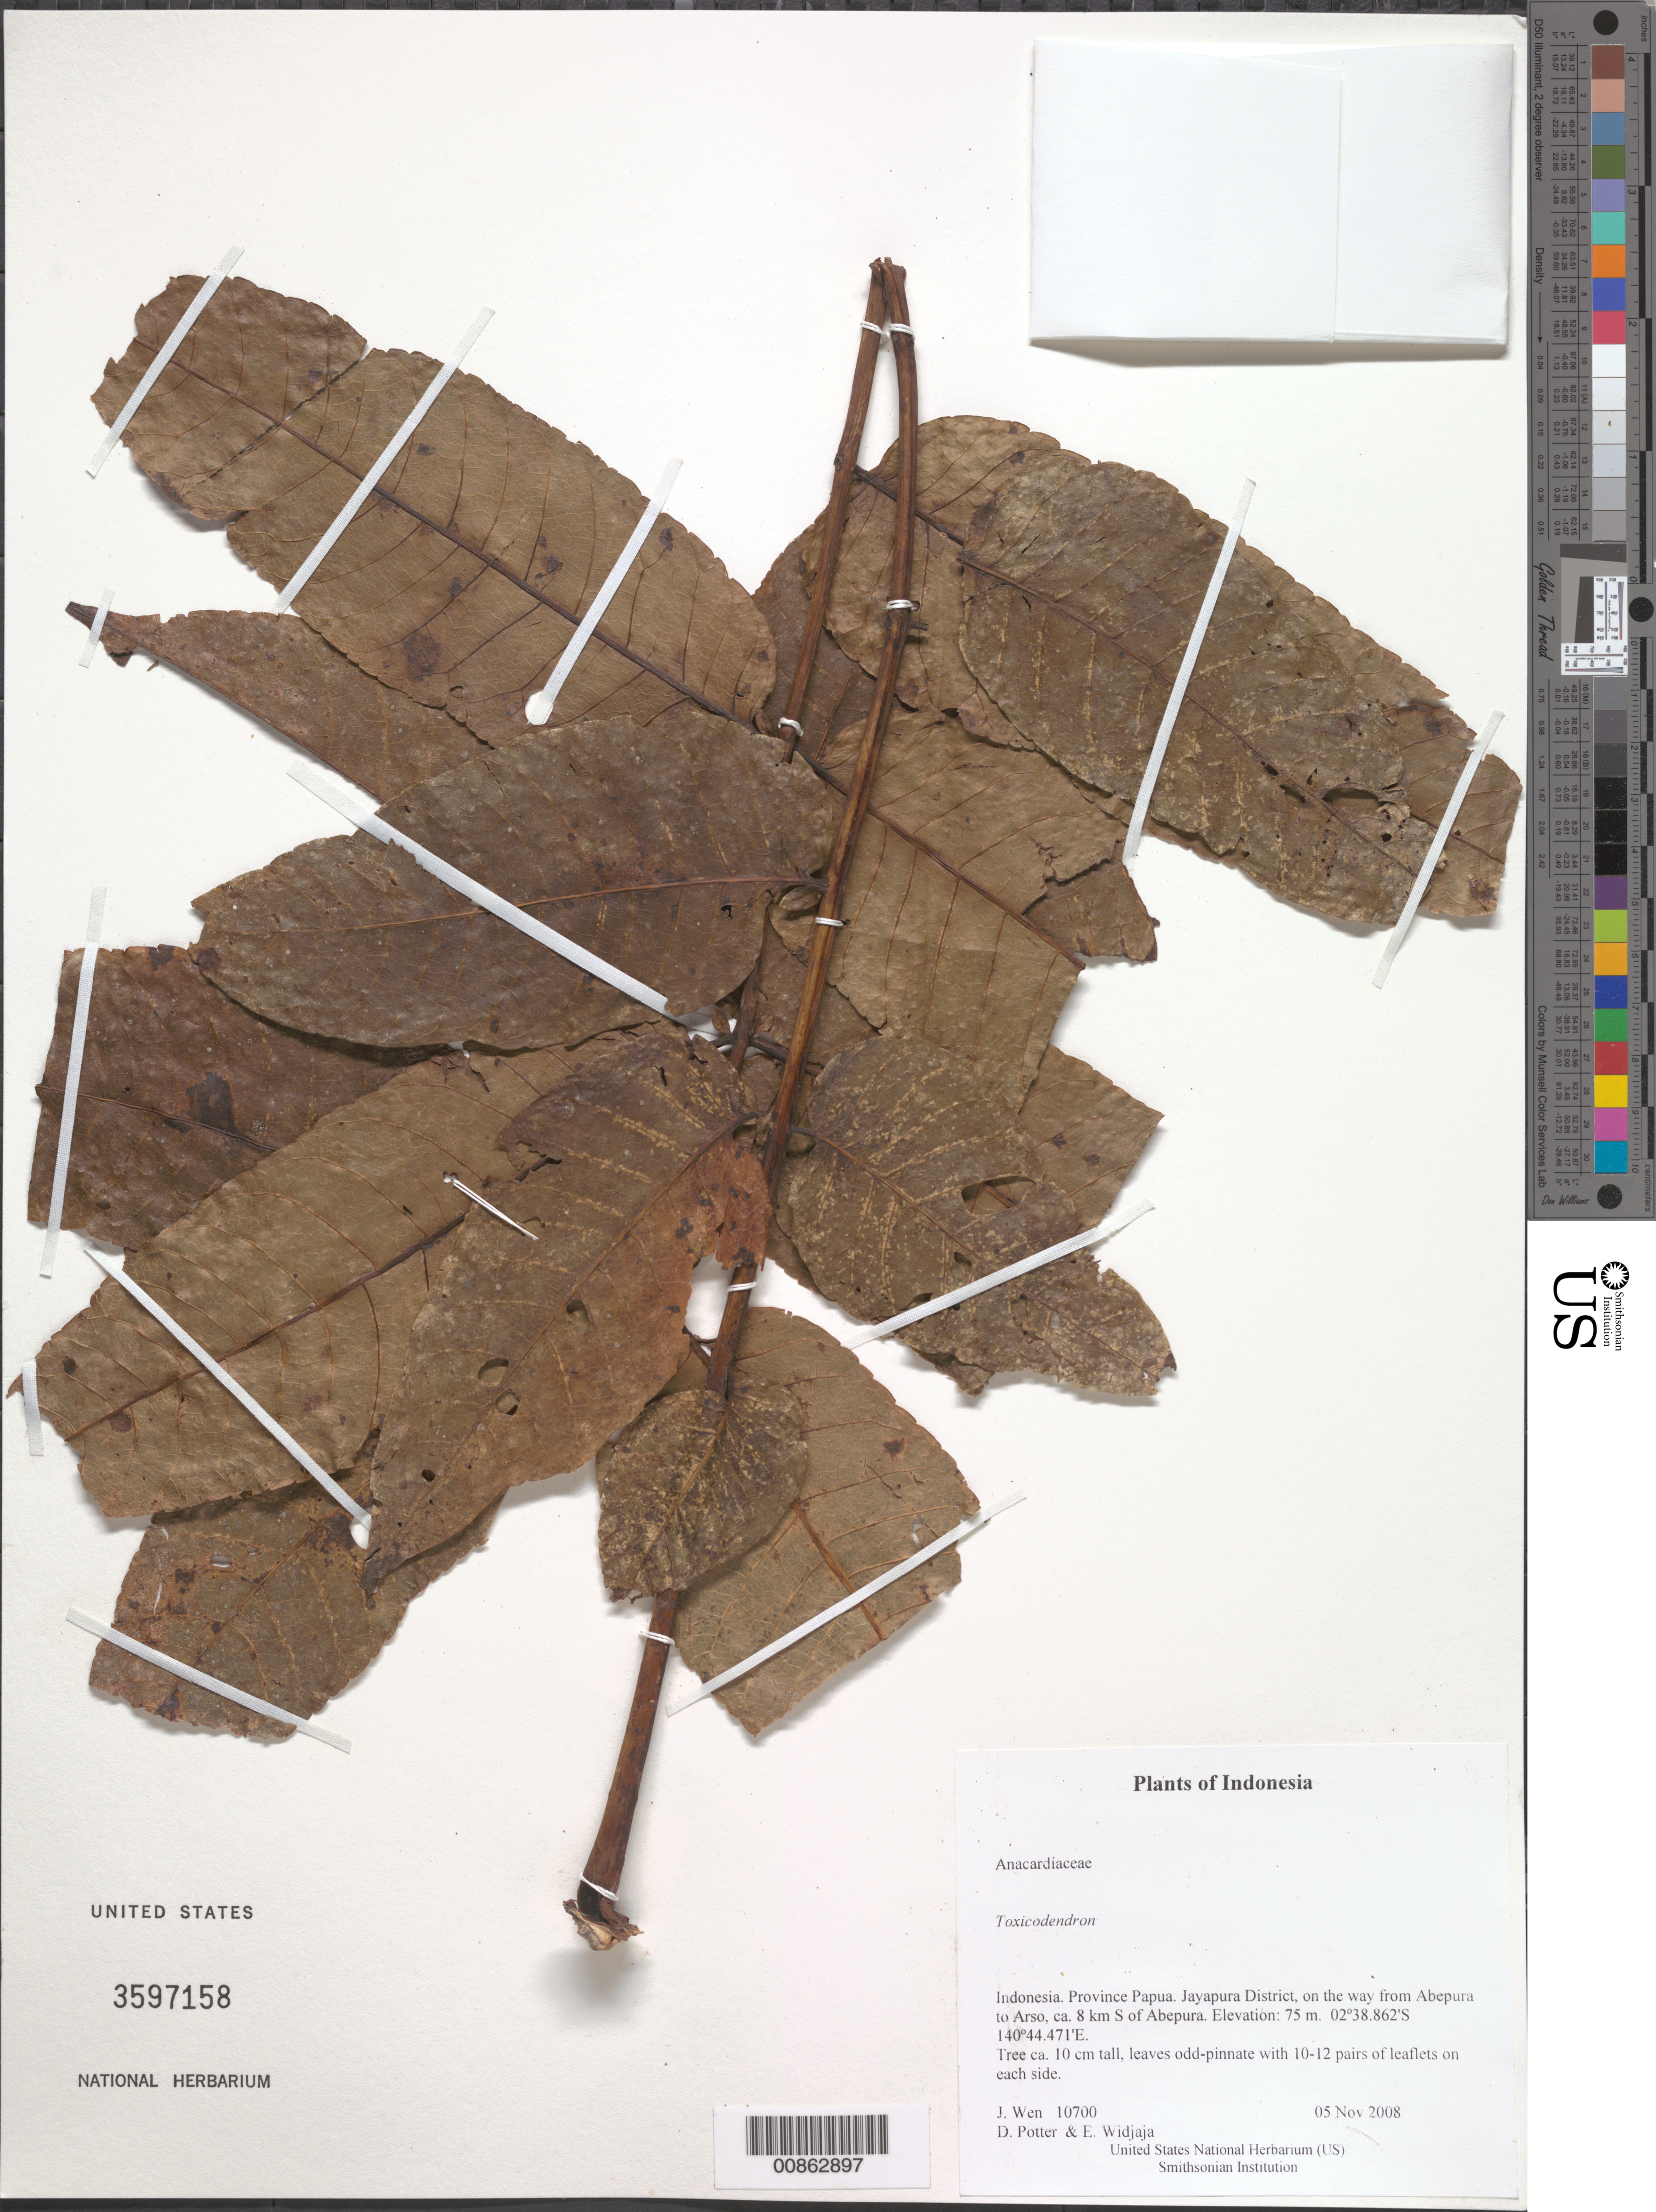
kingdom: Plantae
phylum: Tracheophyta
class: Magnoliopsida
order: Sapindales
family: Anacardiaceae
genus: Toxicodendron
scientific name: Toxicodendron sp.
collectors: J. Wen, D. Potter & E. A. Widjaja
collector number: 10700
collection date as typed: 05 Nov 2008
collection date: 2008-11-05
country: Indonesia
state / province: Papua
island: New Guinea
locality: Jayapura District, on the way from Abepura to Arso, ca. 8 km S of Abepura. Irian Barat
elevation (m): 75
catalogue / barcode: US 3597158